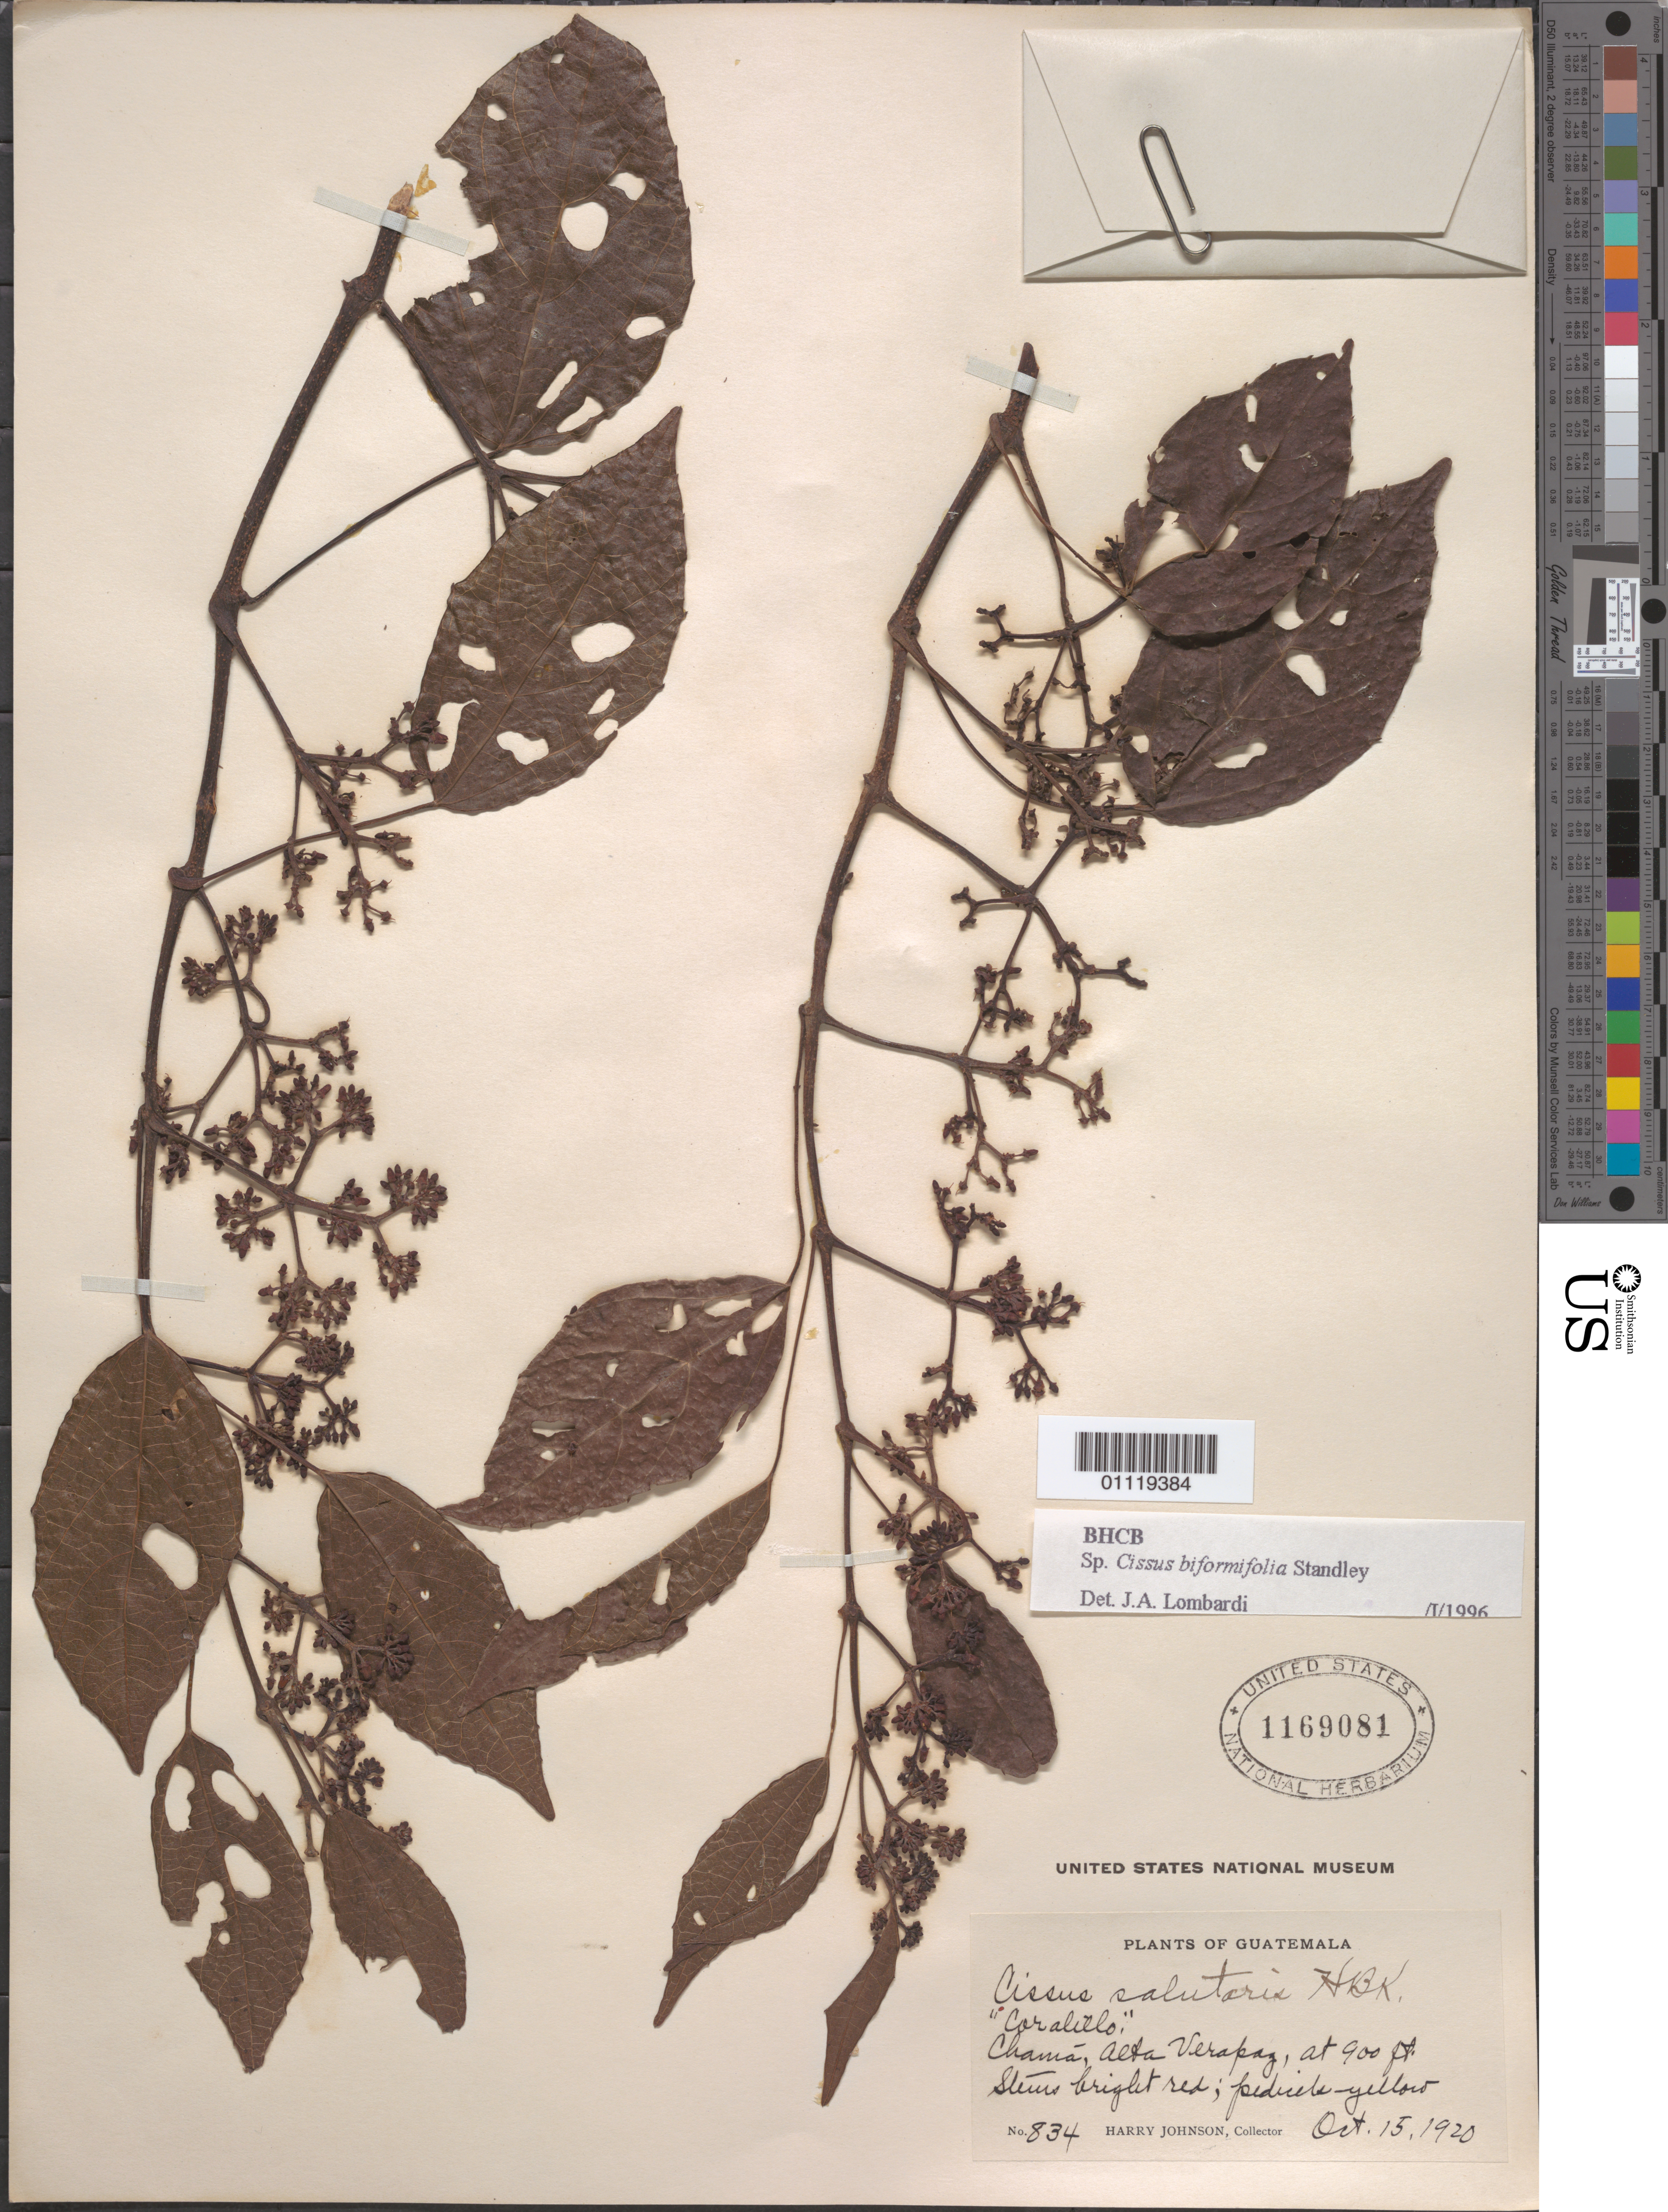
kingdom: Plantae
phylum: Tracheophyta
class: Magnoliopsida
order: Vitales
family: Vitaceae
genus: Cissus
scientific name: Cissus biformifolia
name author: Standl.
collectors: H. Johnson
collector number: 834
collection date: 1920-10-15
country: Guatemala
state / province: Alta Verapaz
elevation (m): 274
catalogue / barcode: US 1169081